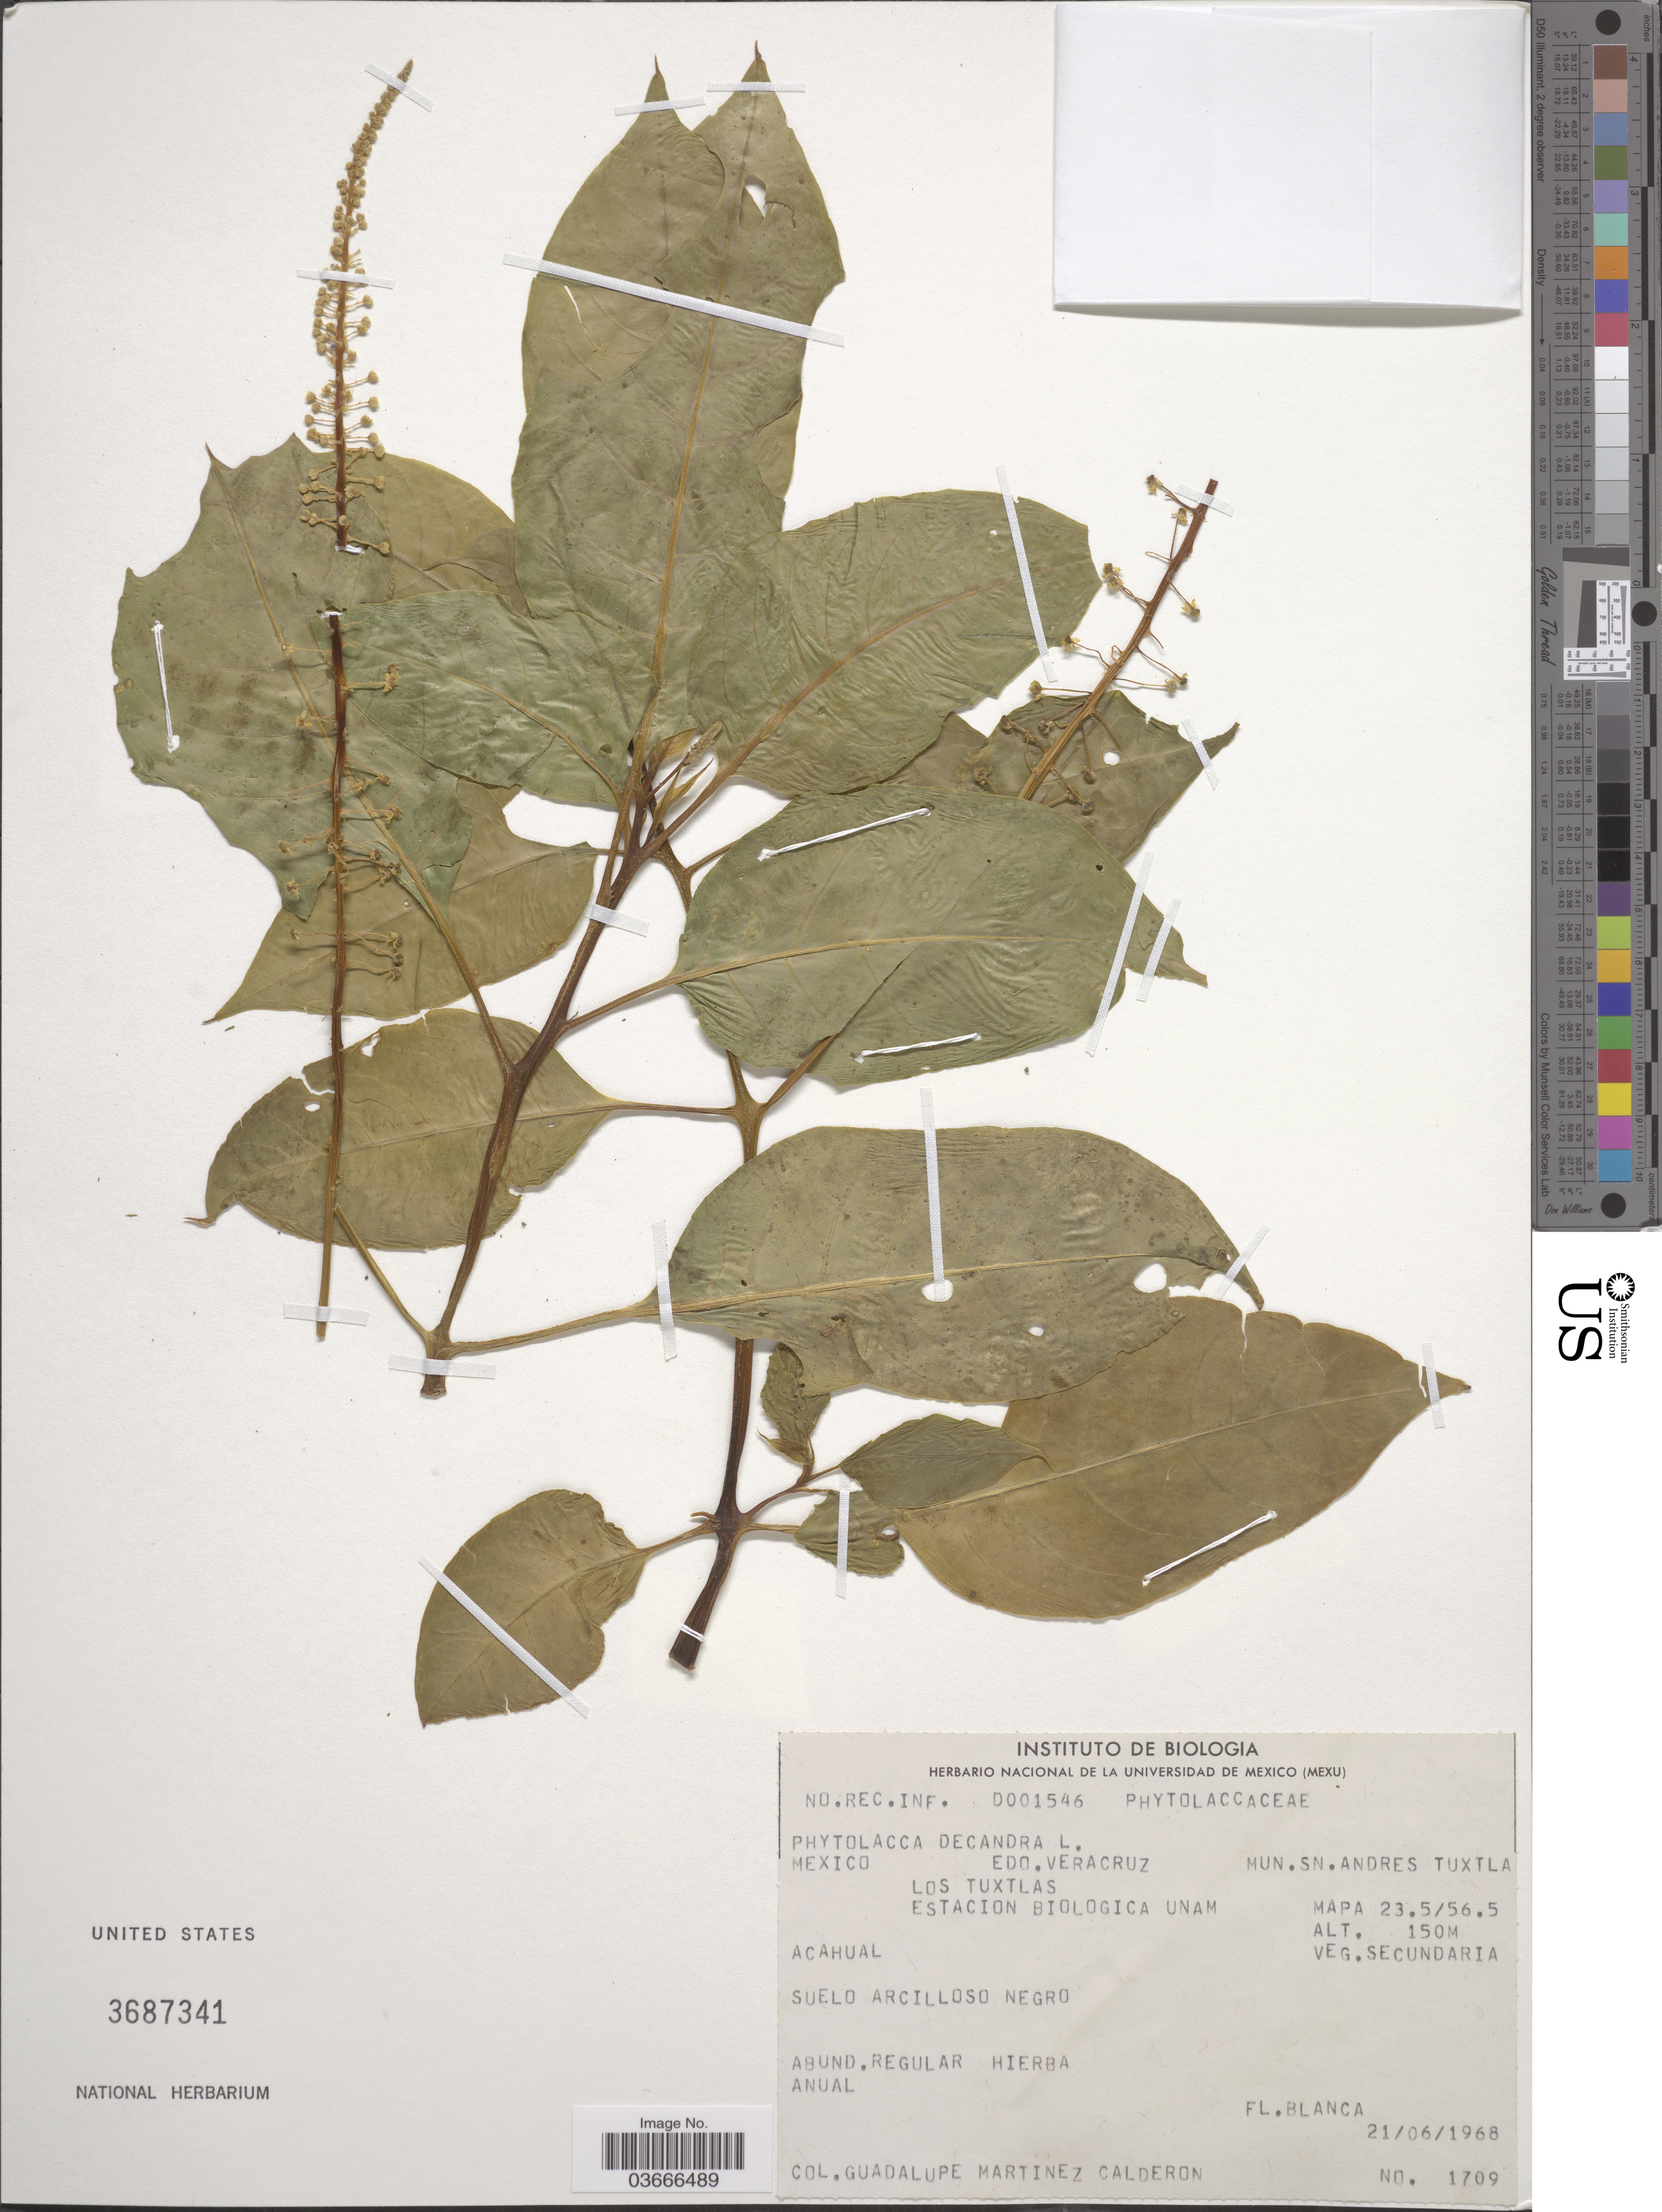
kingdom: Plantae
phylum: Tracheophyta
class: Magnoliopsida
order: Caryophyllales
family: Phytolaccaceae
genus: Phytolacca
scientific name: Phytolacca decandra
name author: L.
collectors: G. Martinez-C.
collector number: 1709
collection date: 1968-06-21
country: Mexico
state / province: Veracruz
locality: Edo. Veracruz. Los Tuxtlas Estacion Biologica Unam. Mun. Sn . Andres Tuxtla. Mapa 23.5/56.5.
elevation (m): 150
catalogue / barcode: US 3687341